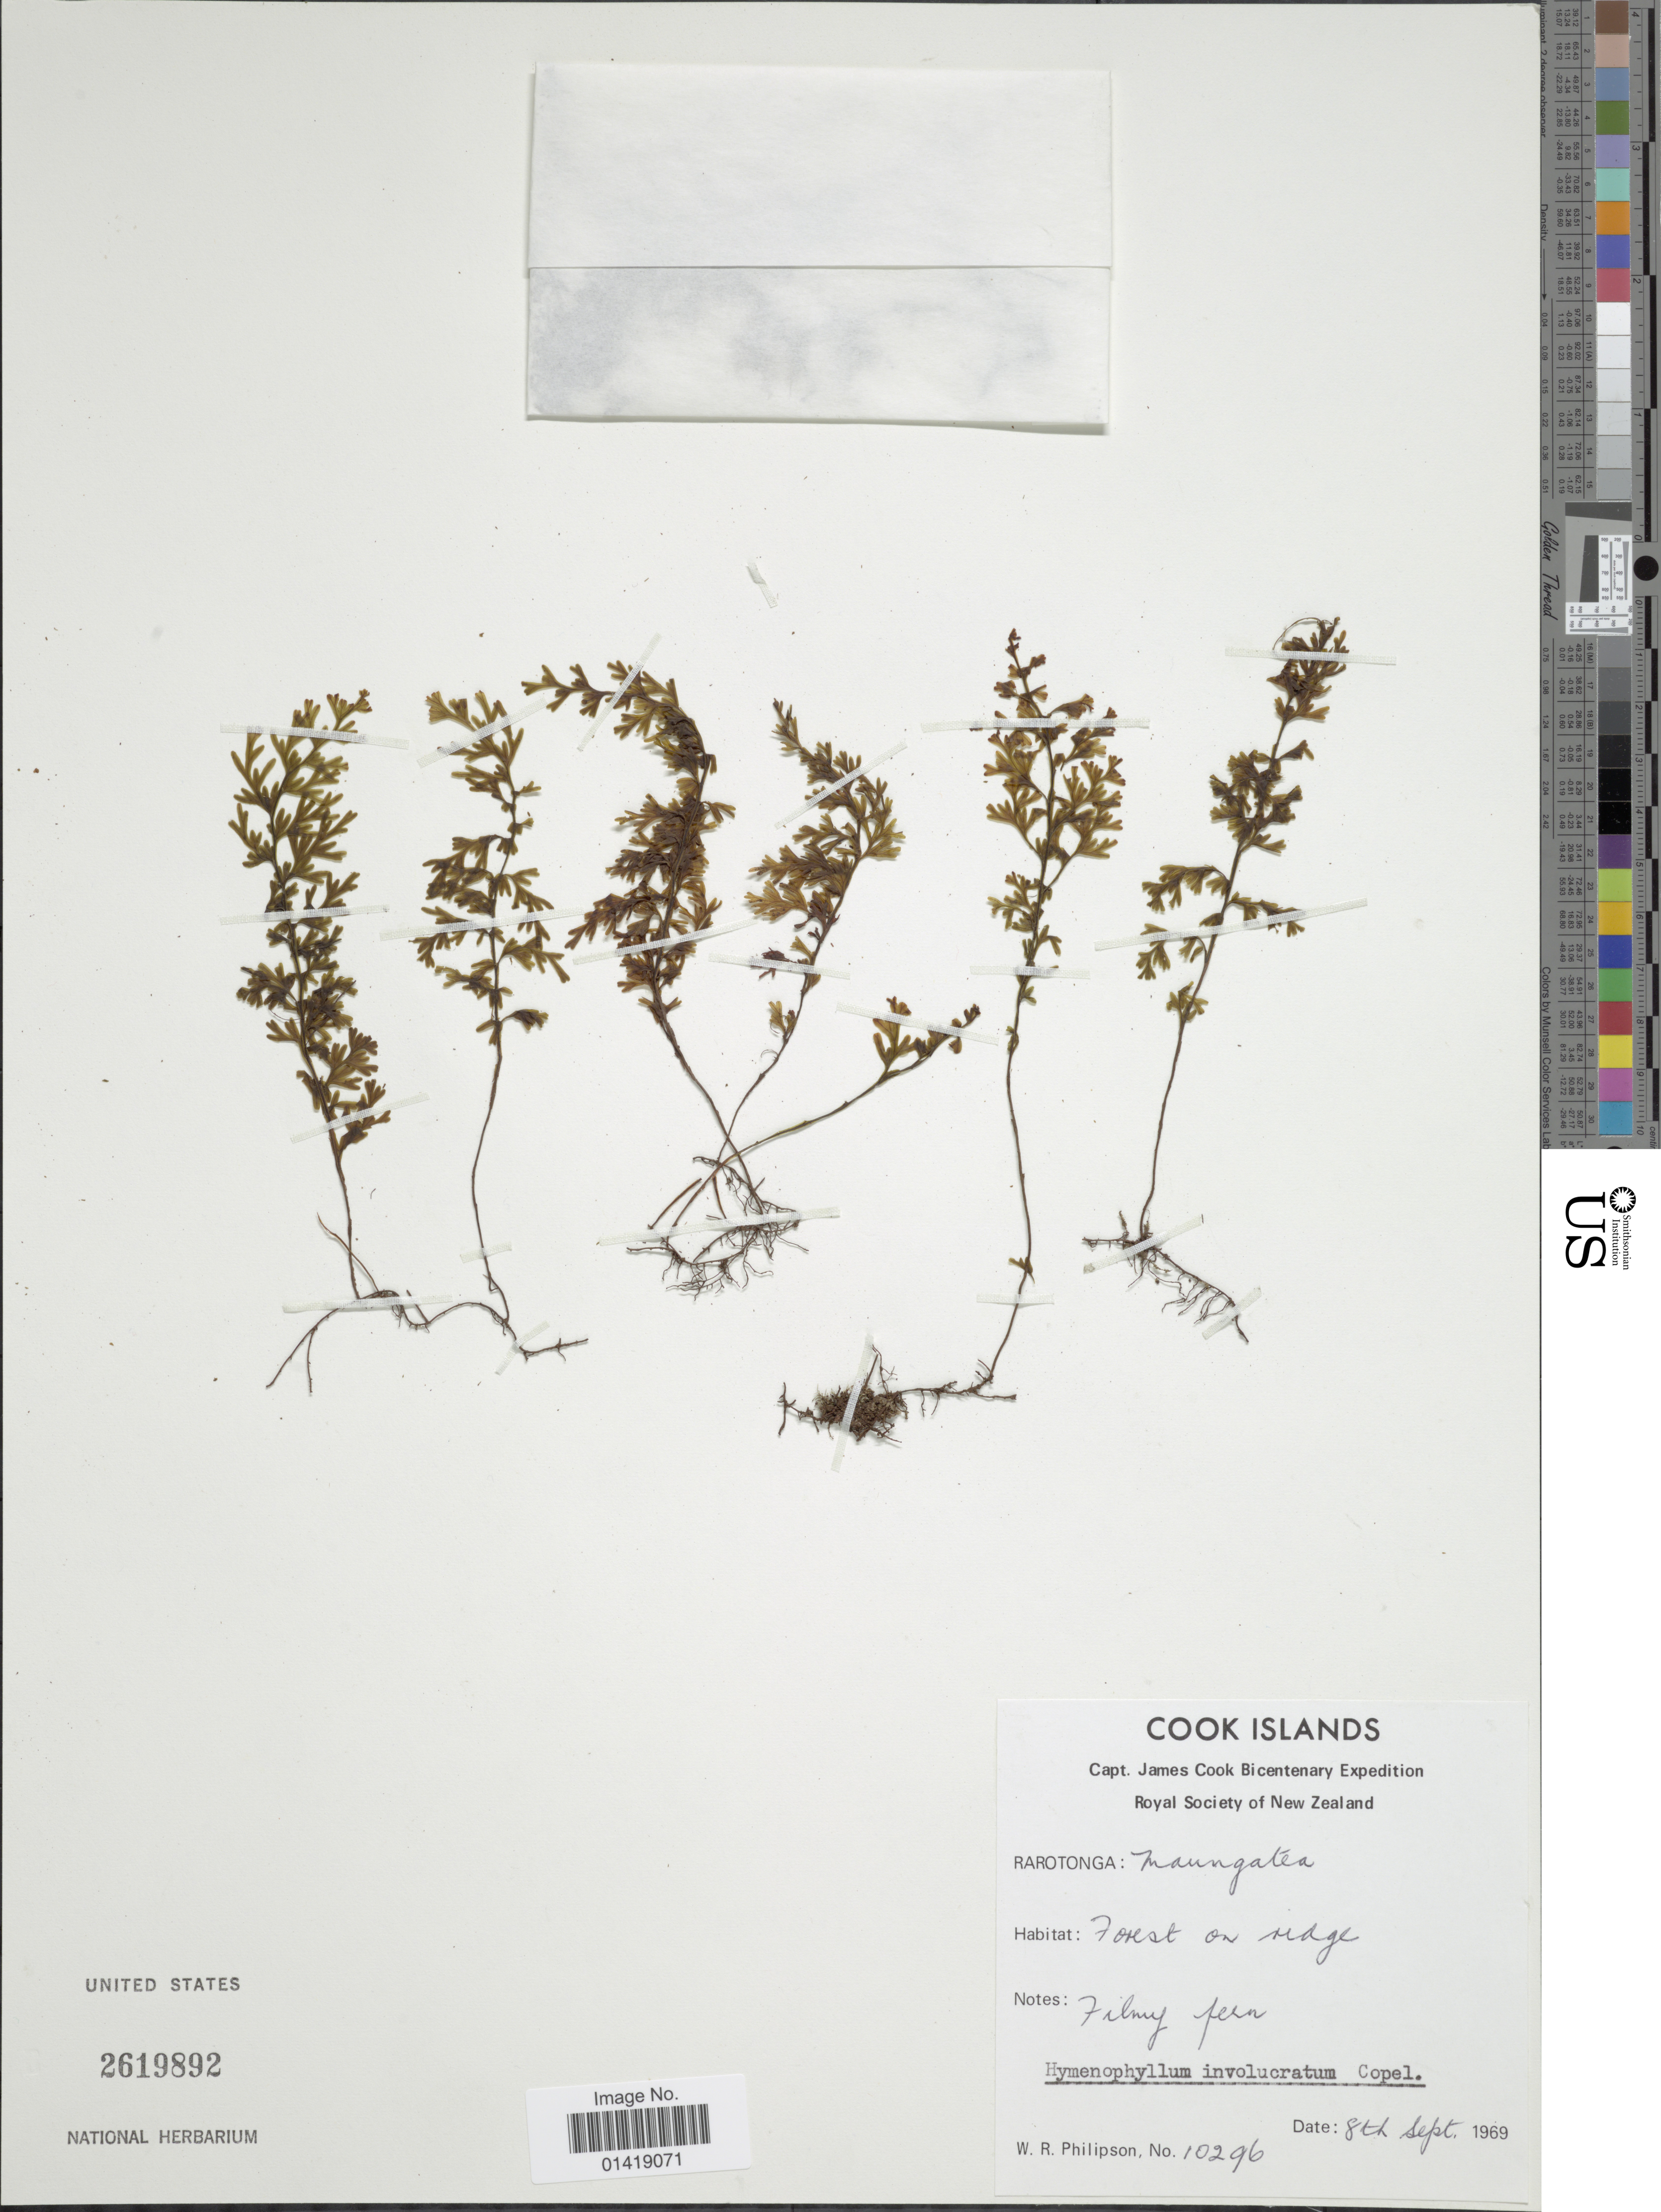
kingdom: Plantae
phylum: Tracheophyta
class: Polypodiopsida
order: Hymenophyllales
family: Hymenophyllaceae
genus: Hymenophyllum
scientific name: Hymenophyllum involucratum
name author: Copel.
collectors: W. R. Philipson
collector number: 10296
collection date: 1969-09-08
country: Cook Islands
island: Rarotonga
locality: Royal Society of New Zealand, Rarotonga Maungatea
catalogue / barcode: US 2619892